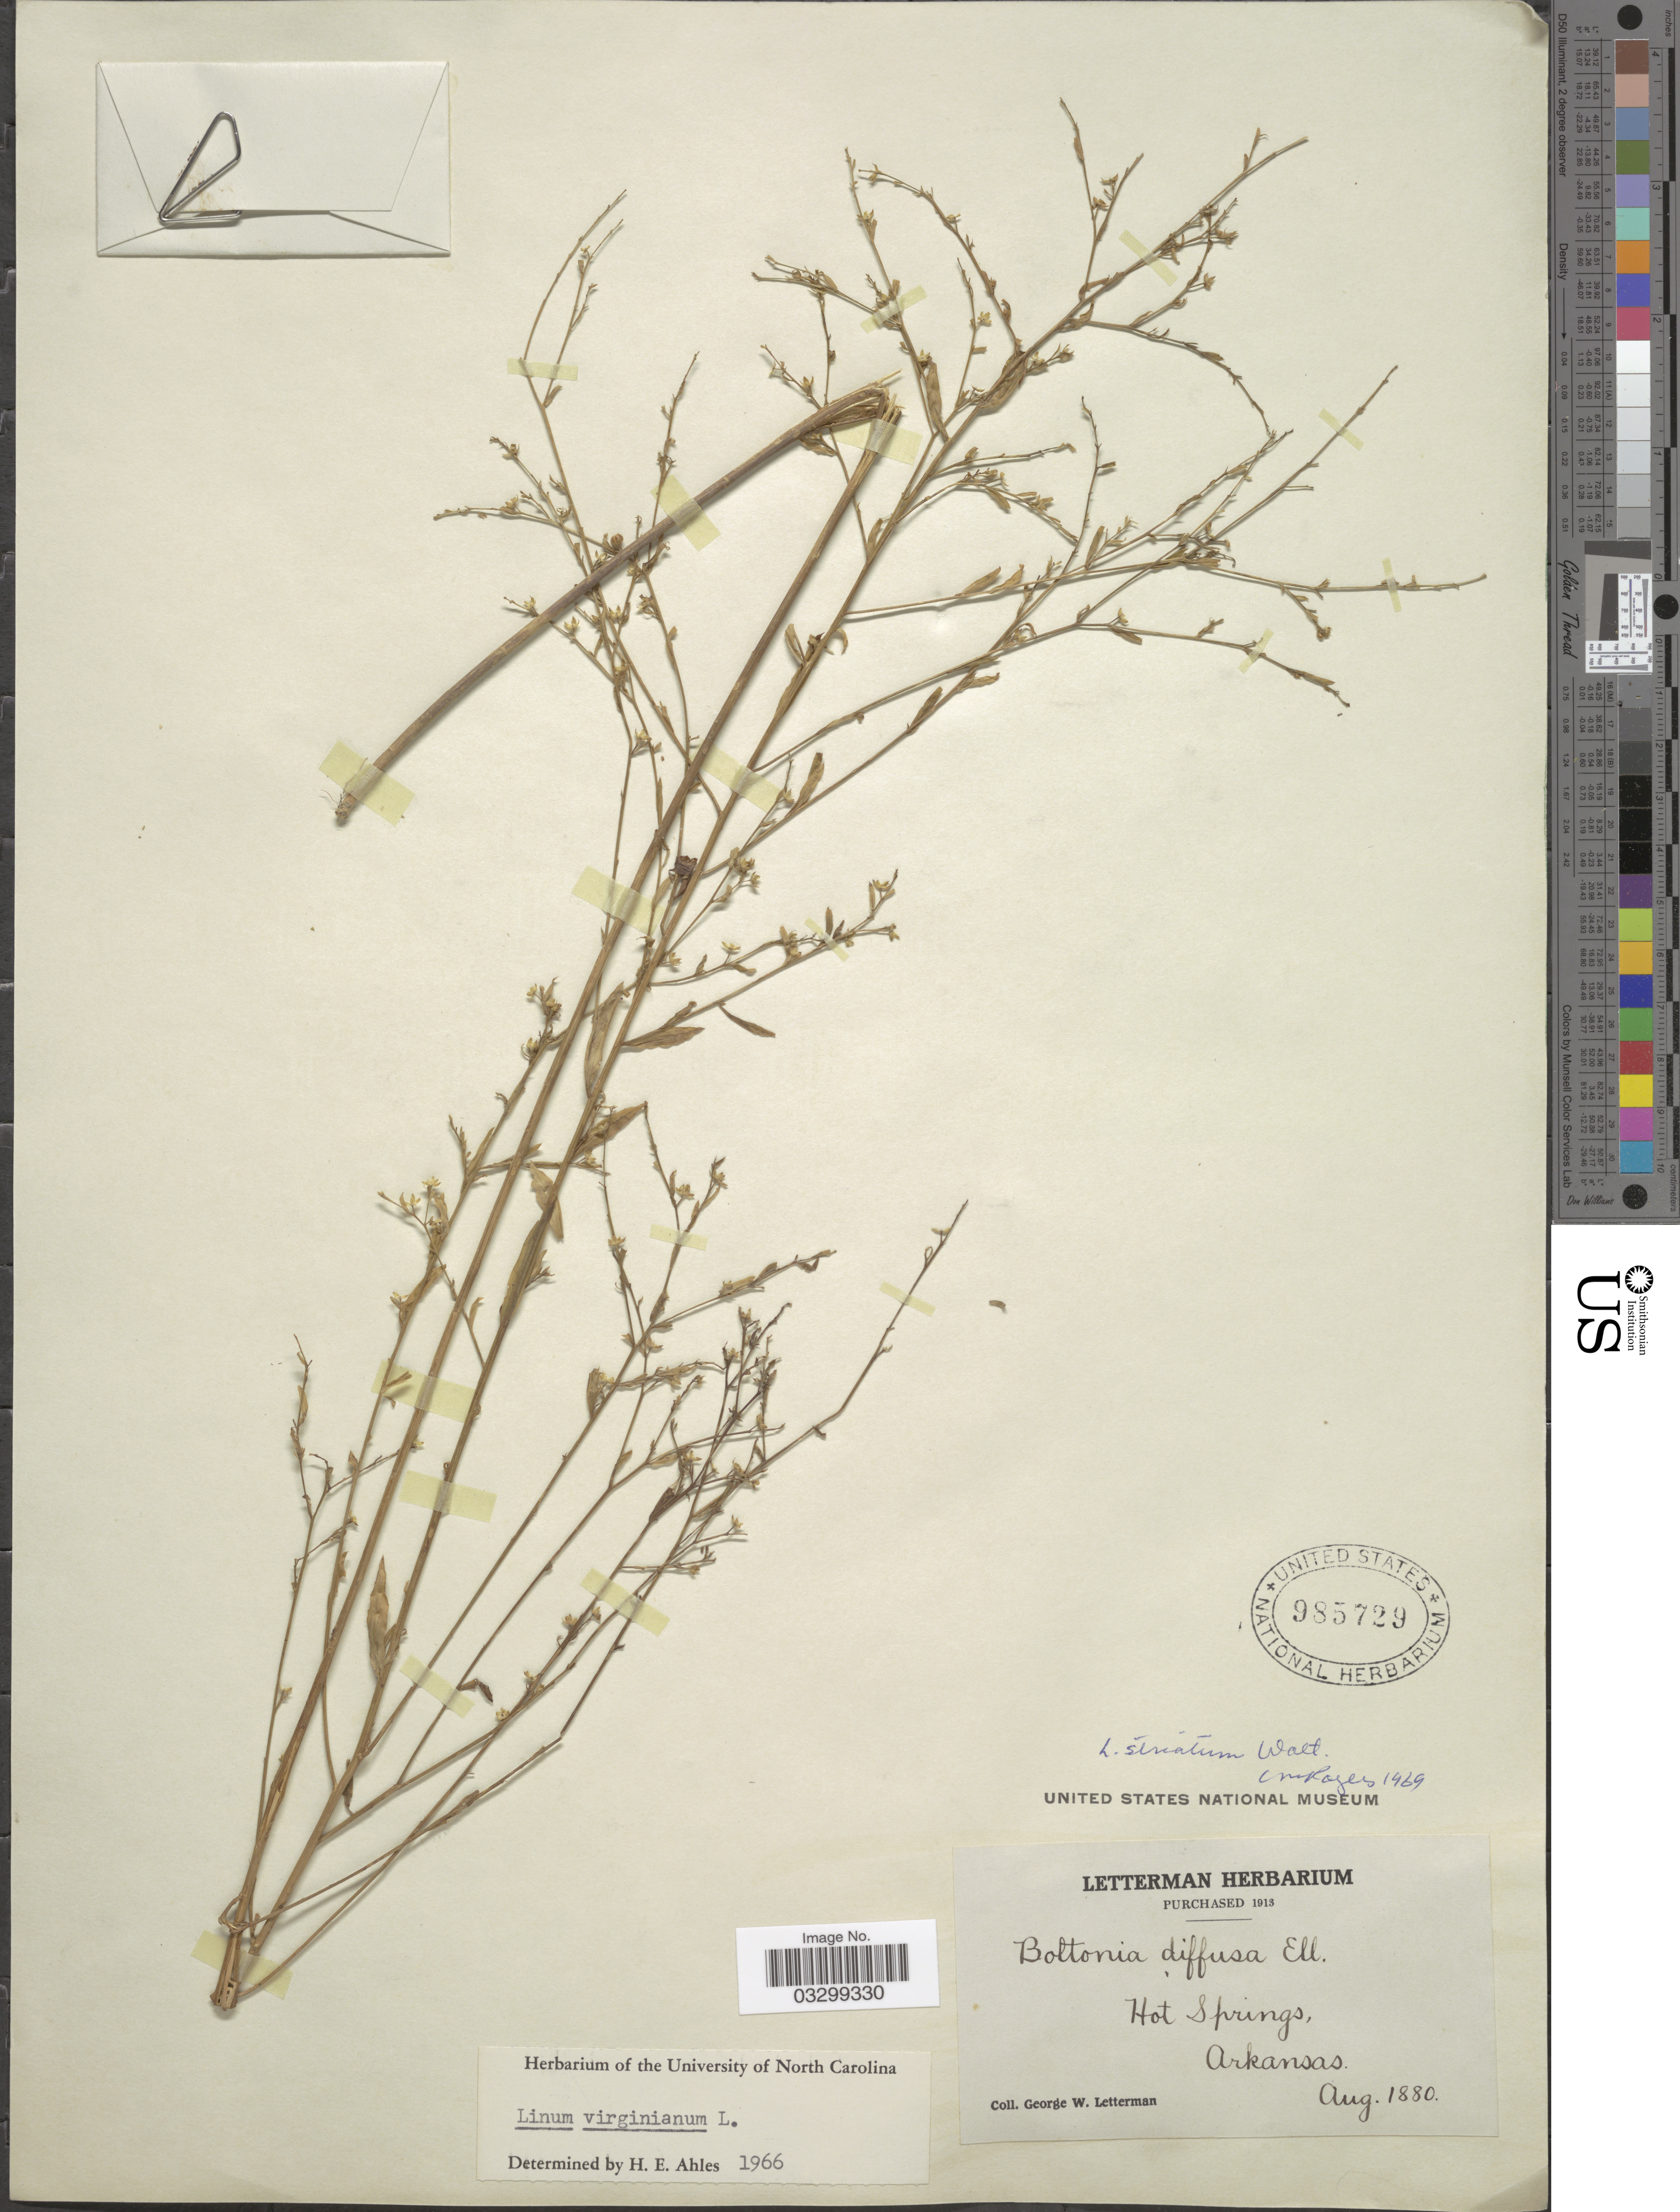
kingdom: Plantae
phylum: Tracheophyta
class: Magnoliopsida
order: Malpighiales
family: Linaceae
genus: Linum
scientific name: Linum striatum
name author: Walter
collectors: G. W. Letterman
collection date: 1880-08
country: United States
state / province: Arkansas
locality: Hot Springs.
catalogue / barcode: US 985729